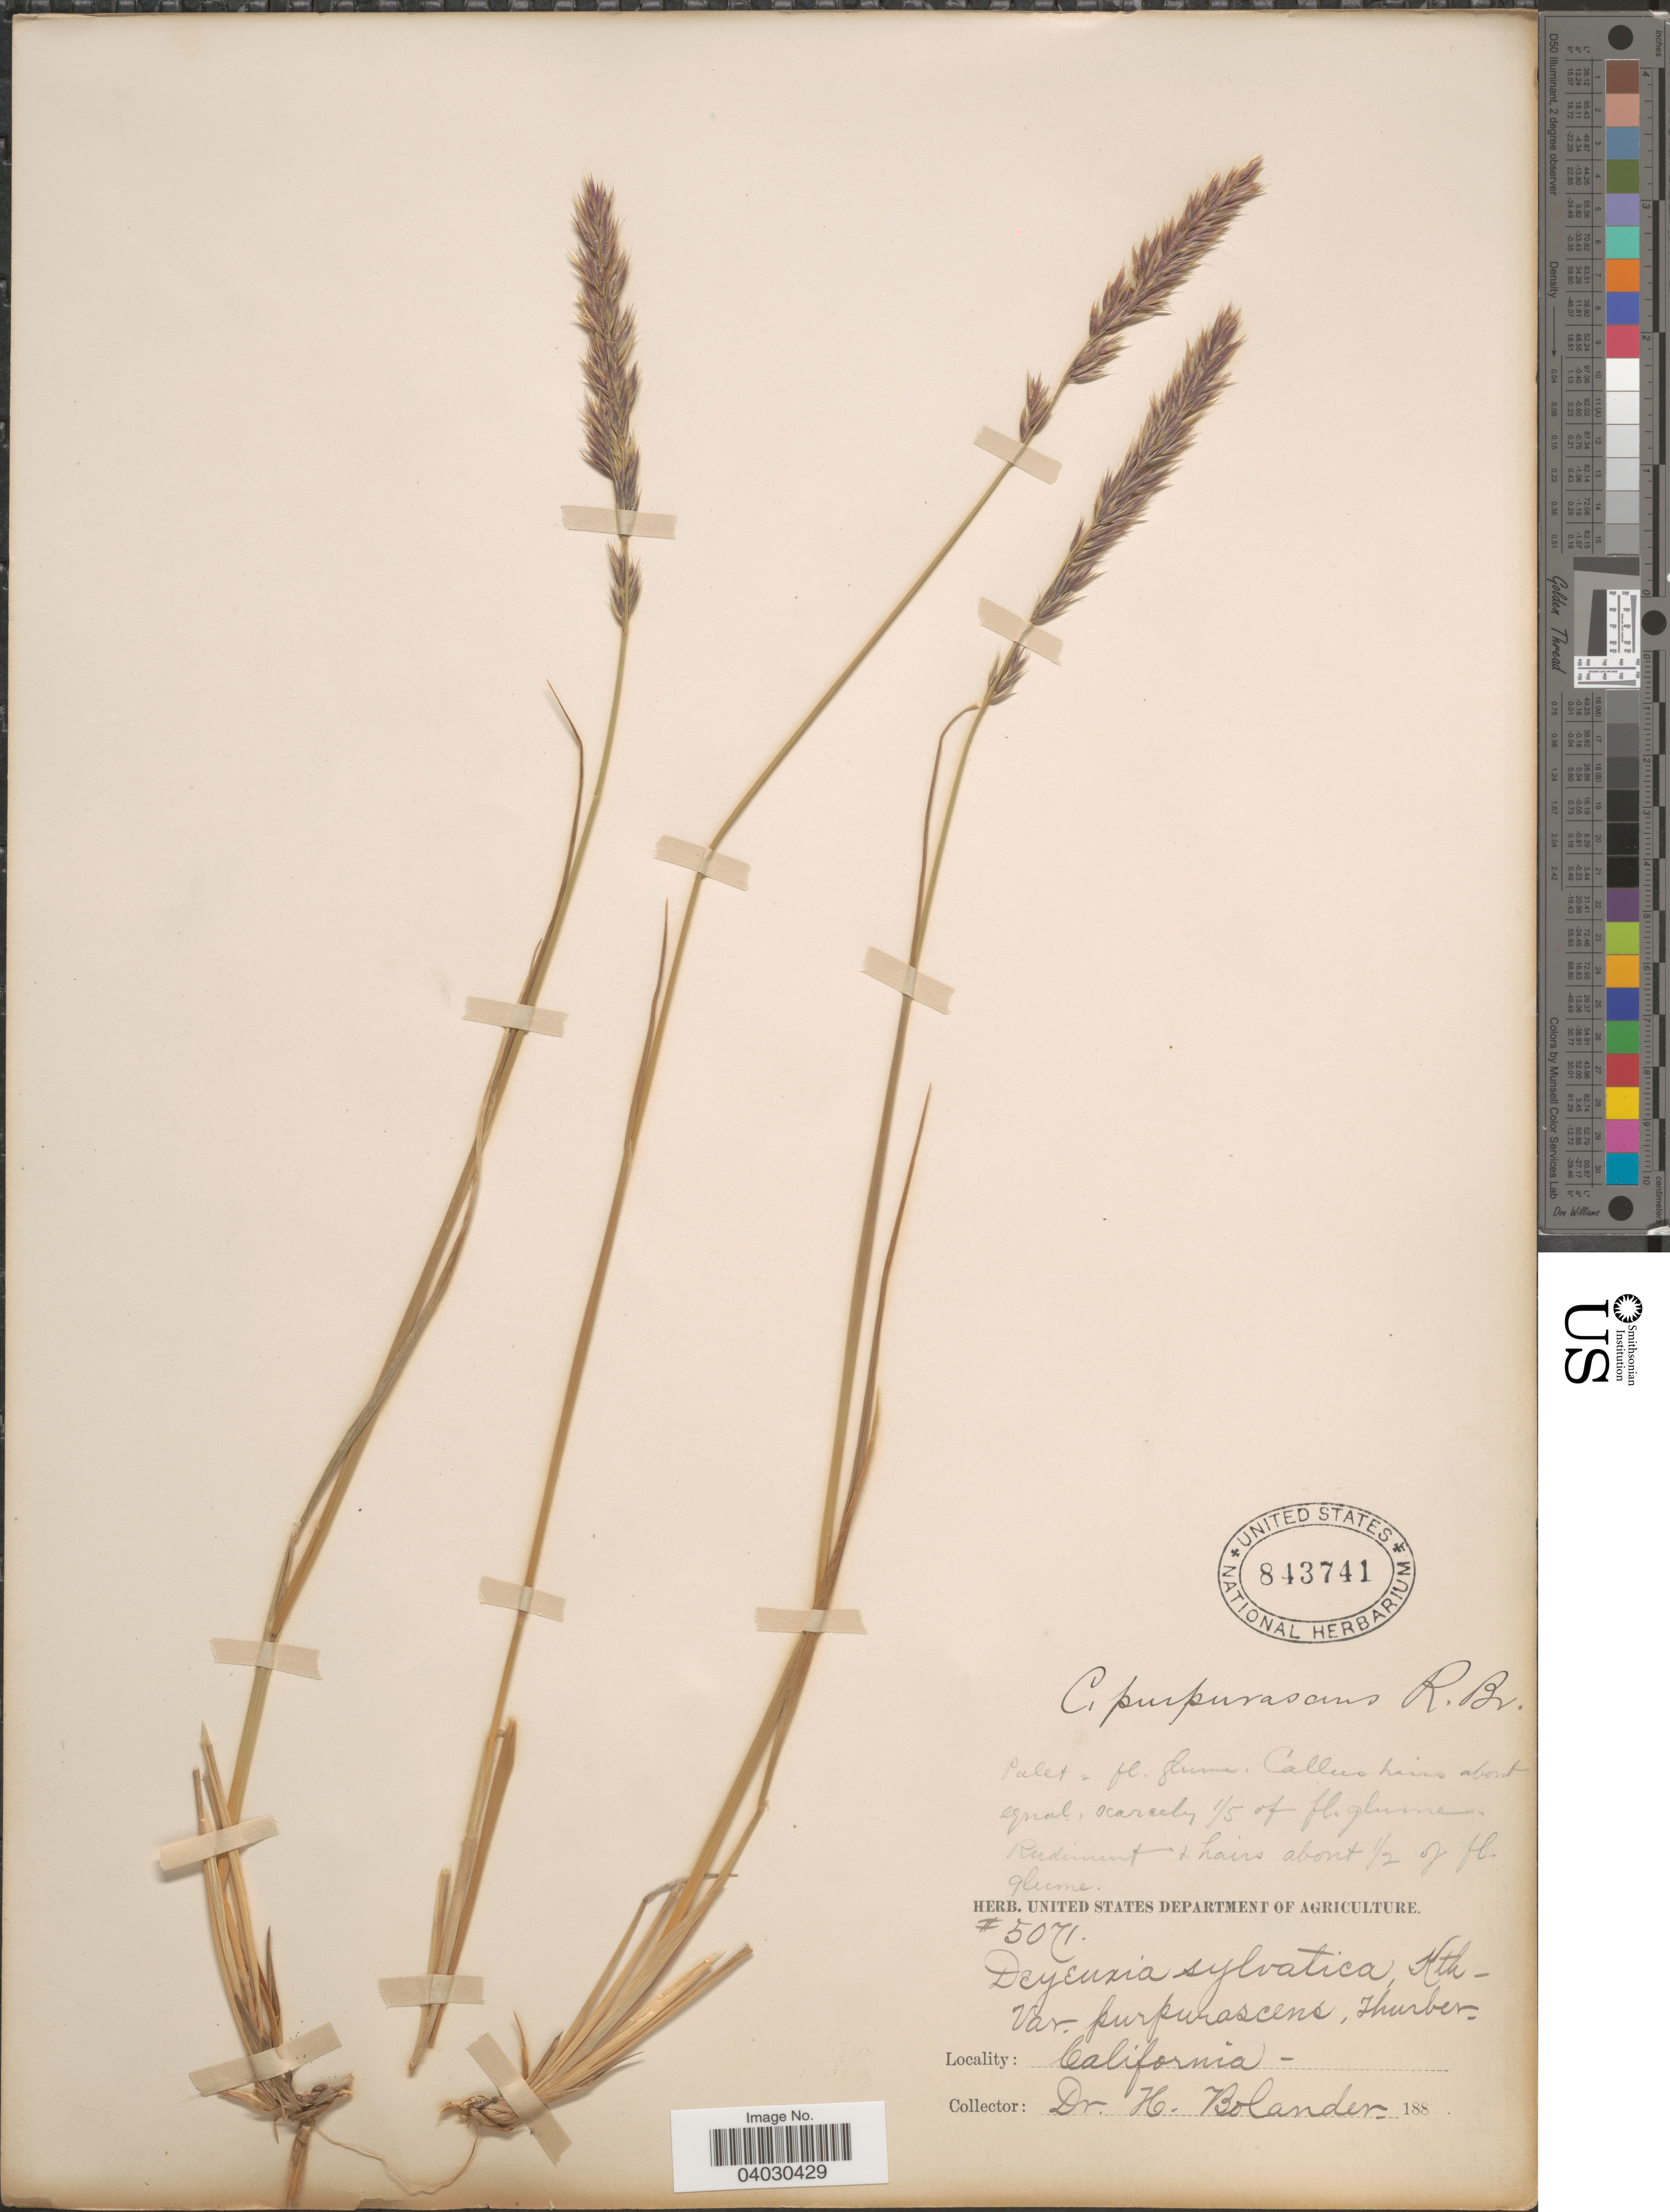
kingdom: Plantae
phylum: Tracheophyta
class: Liliopsida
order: Poales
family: Poaceae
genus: Calamagrostis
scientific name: Calamagrostis purpurascens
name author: R. Br.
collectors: H. Bolander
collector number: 5071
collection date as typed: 188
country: United States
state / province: California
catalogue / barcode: US 843741